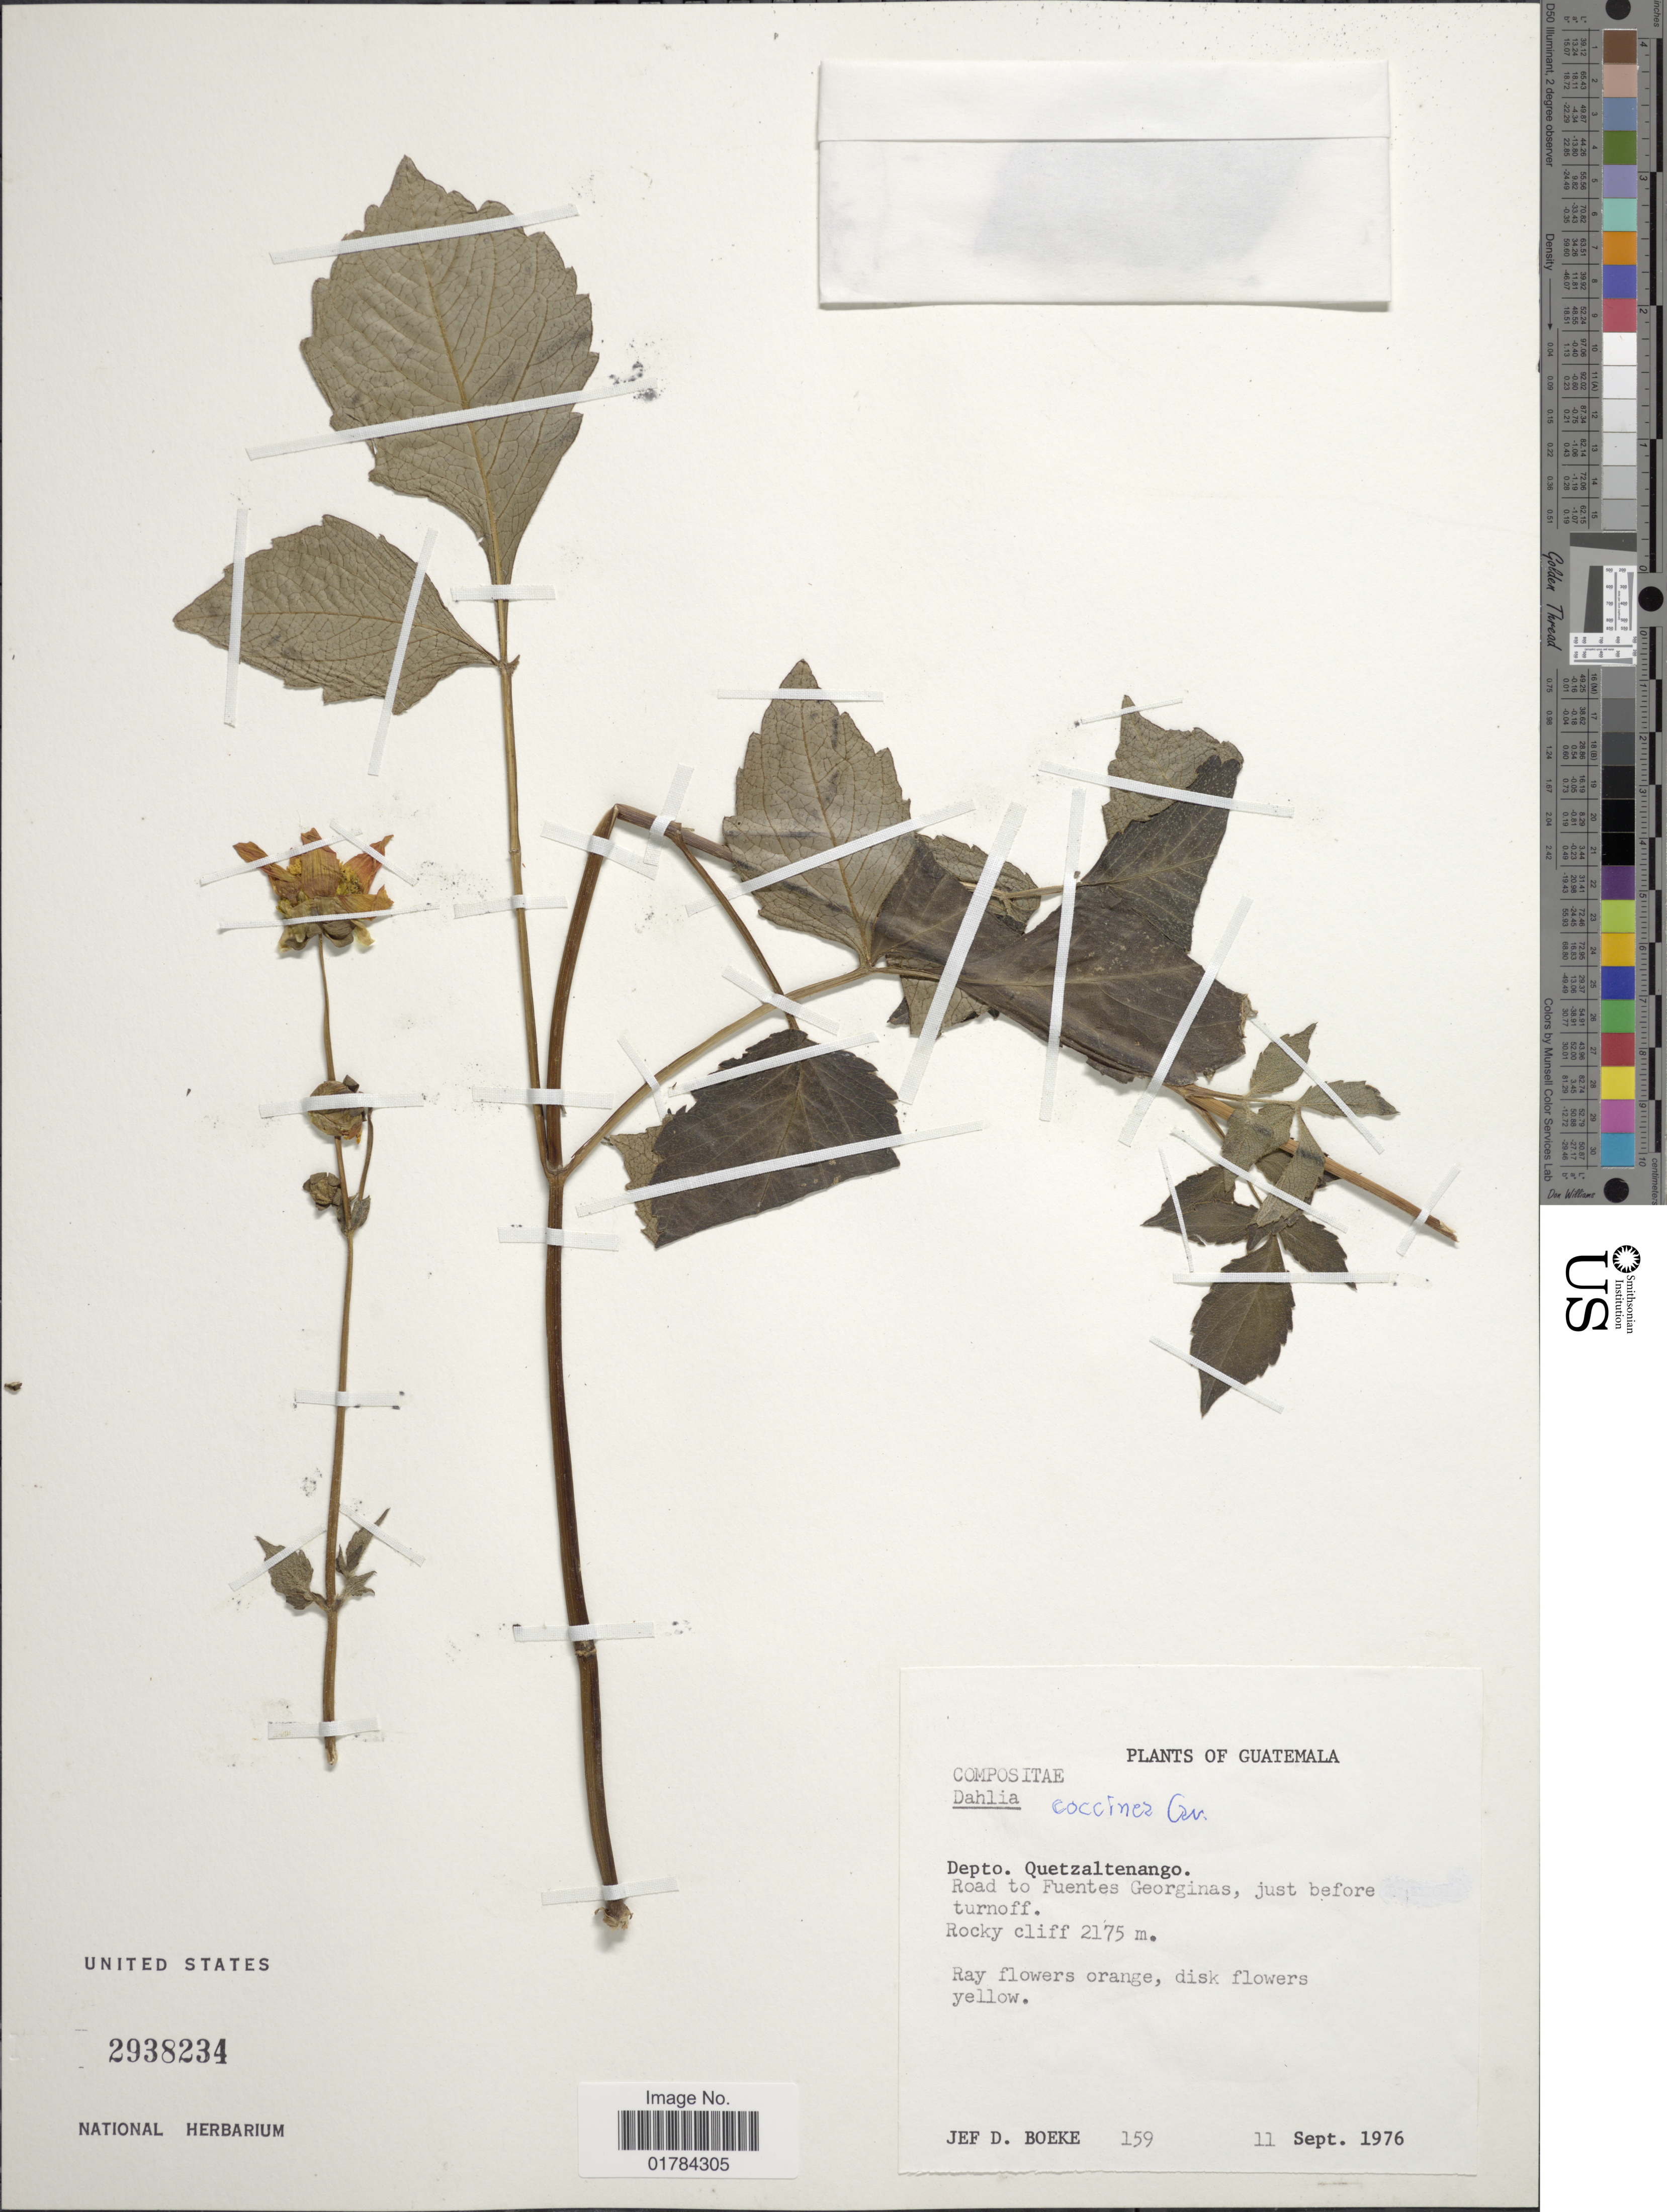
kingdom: Plantae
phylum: Tracheophyta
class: Magnoliopsida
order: Asterales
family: Asteraceae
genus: Dahlia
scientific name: Dahlia coccinea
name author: Cav.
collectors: J. D. Boeke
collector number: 159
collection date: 1976-09-11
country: Guatemala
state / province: Quetzaltenango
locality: Road to Fuentes Georginas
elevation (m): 2175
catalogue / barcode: US 2938234